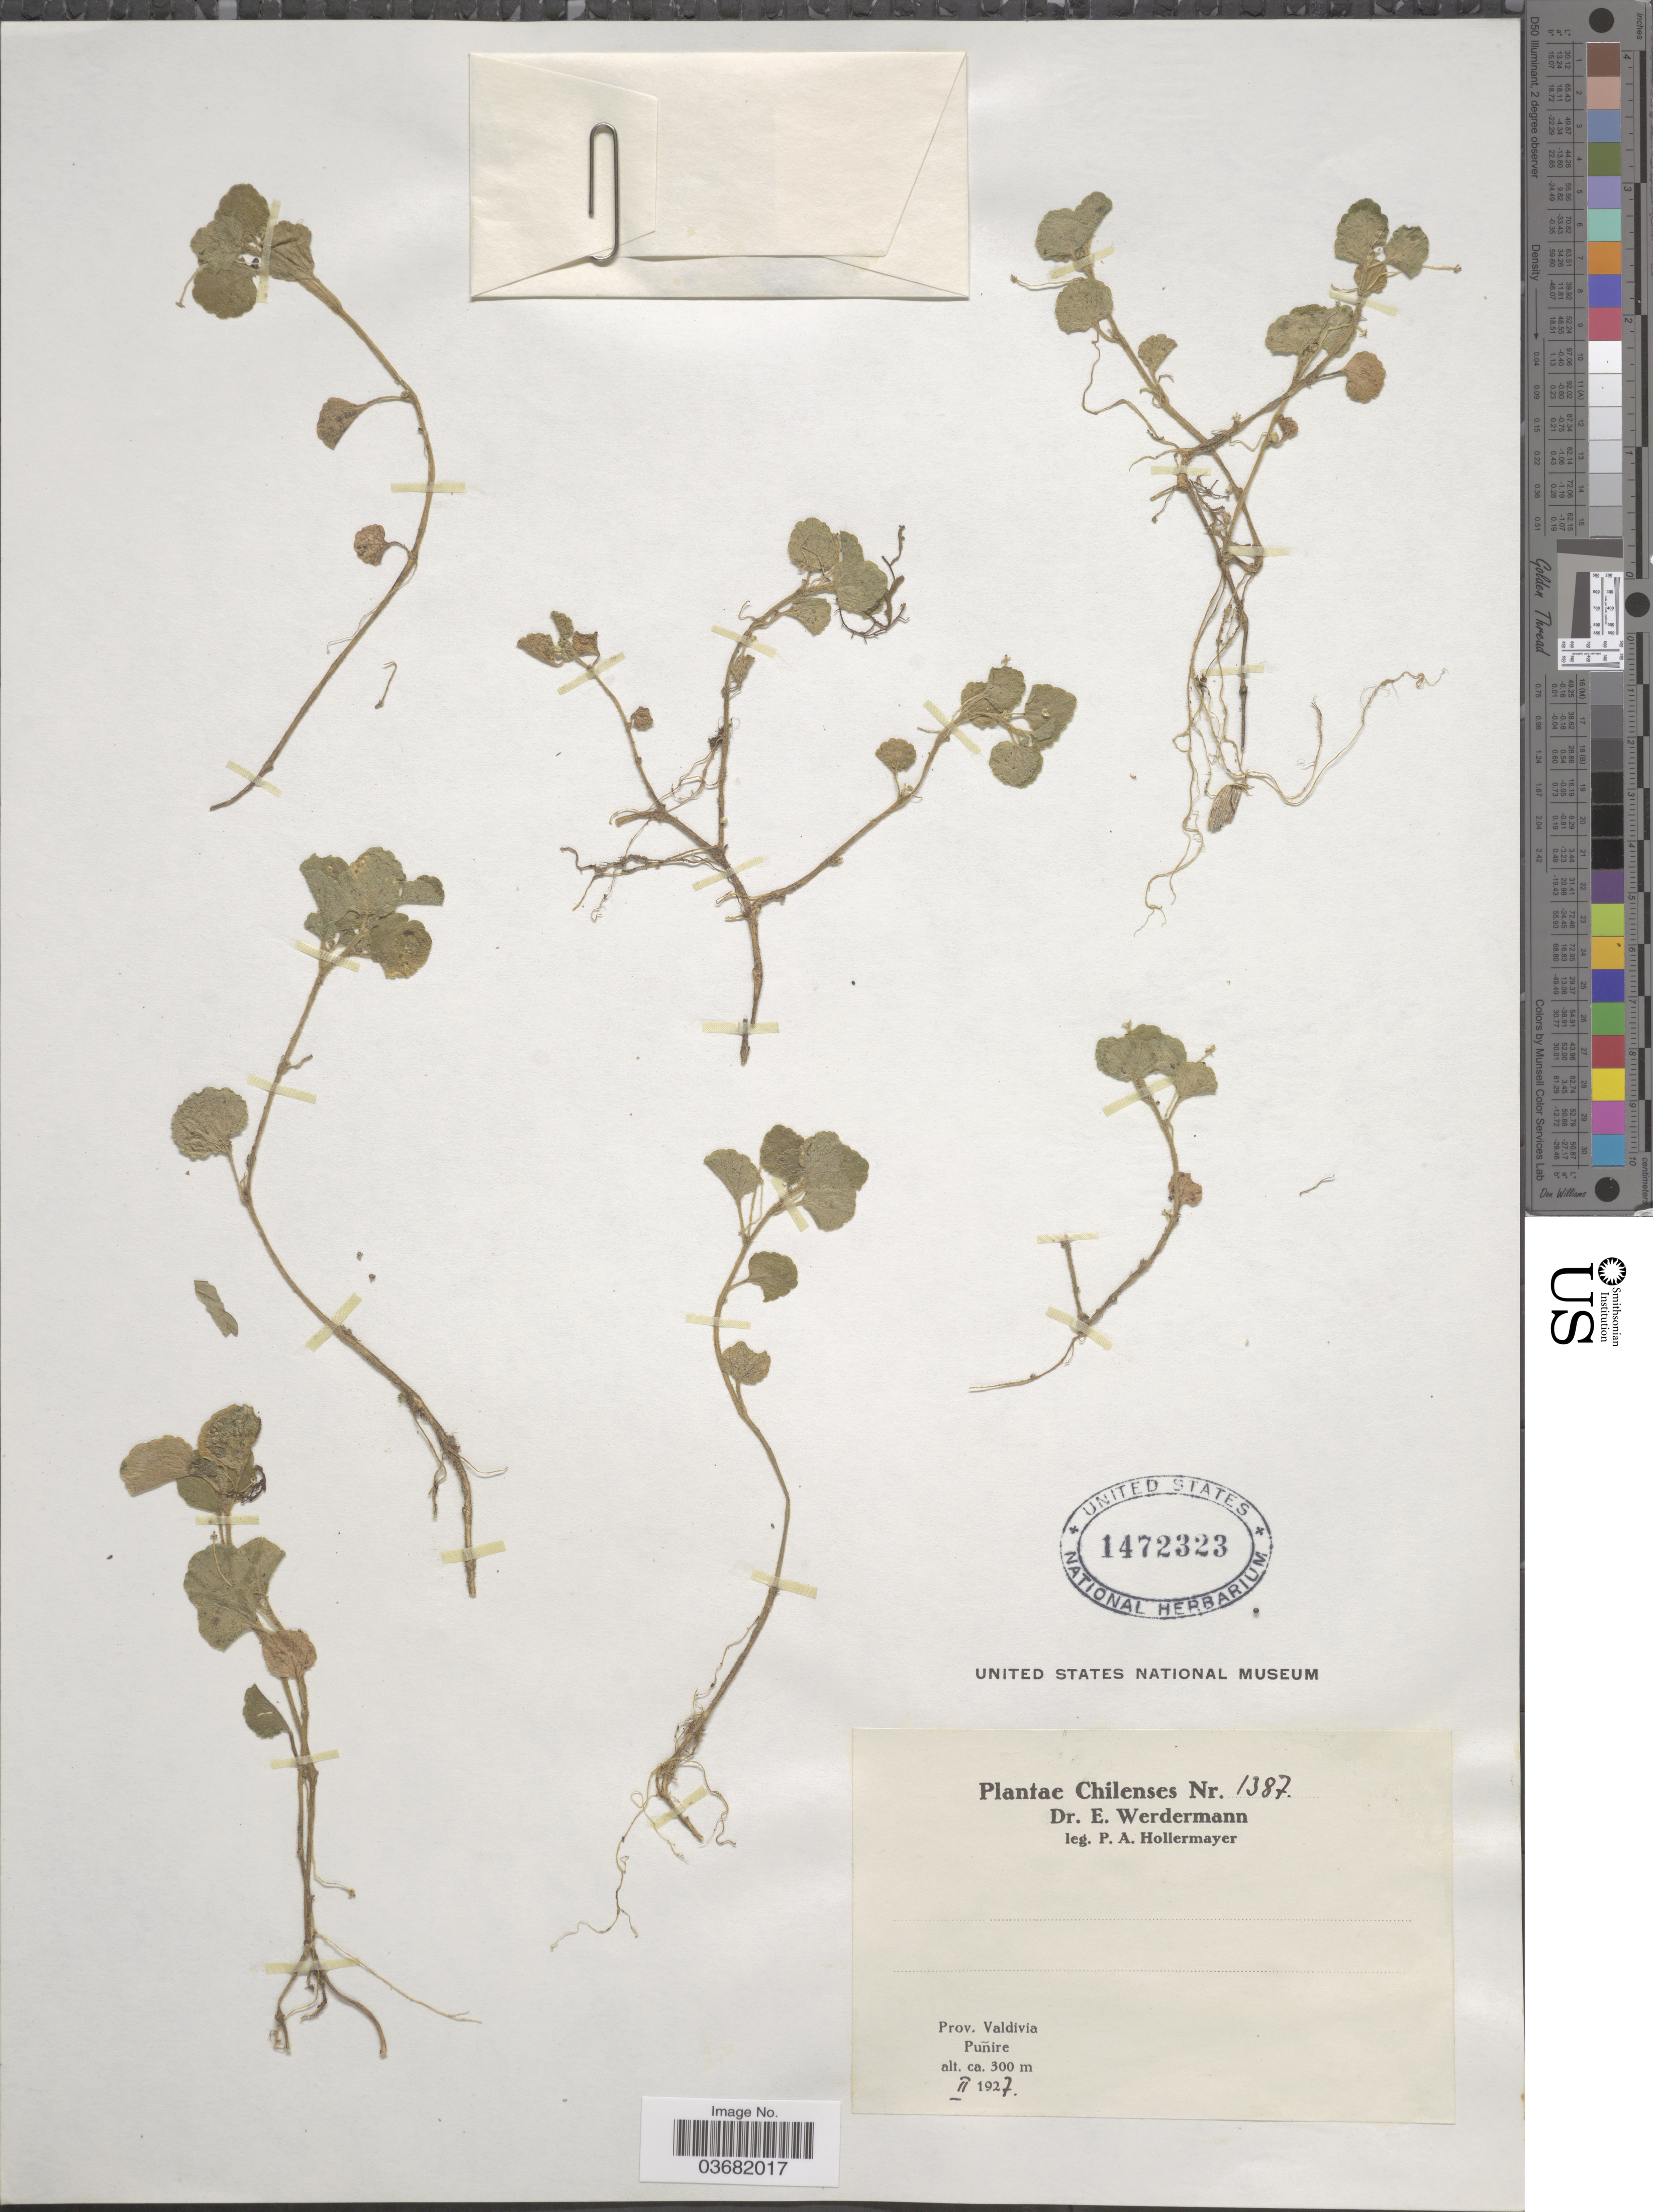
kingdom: Plantae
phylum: Tracheophyta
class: Magnoliopsida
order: Saxifragales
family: Saxifragaceae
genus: Chrysosplenium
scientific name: Chrysosplenium sp.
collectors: P. Hollermayer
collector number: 1387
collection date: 1927-02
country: Chile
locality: Prov. Valdivia. Puñire.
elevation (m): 300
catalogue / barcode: US 1472323